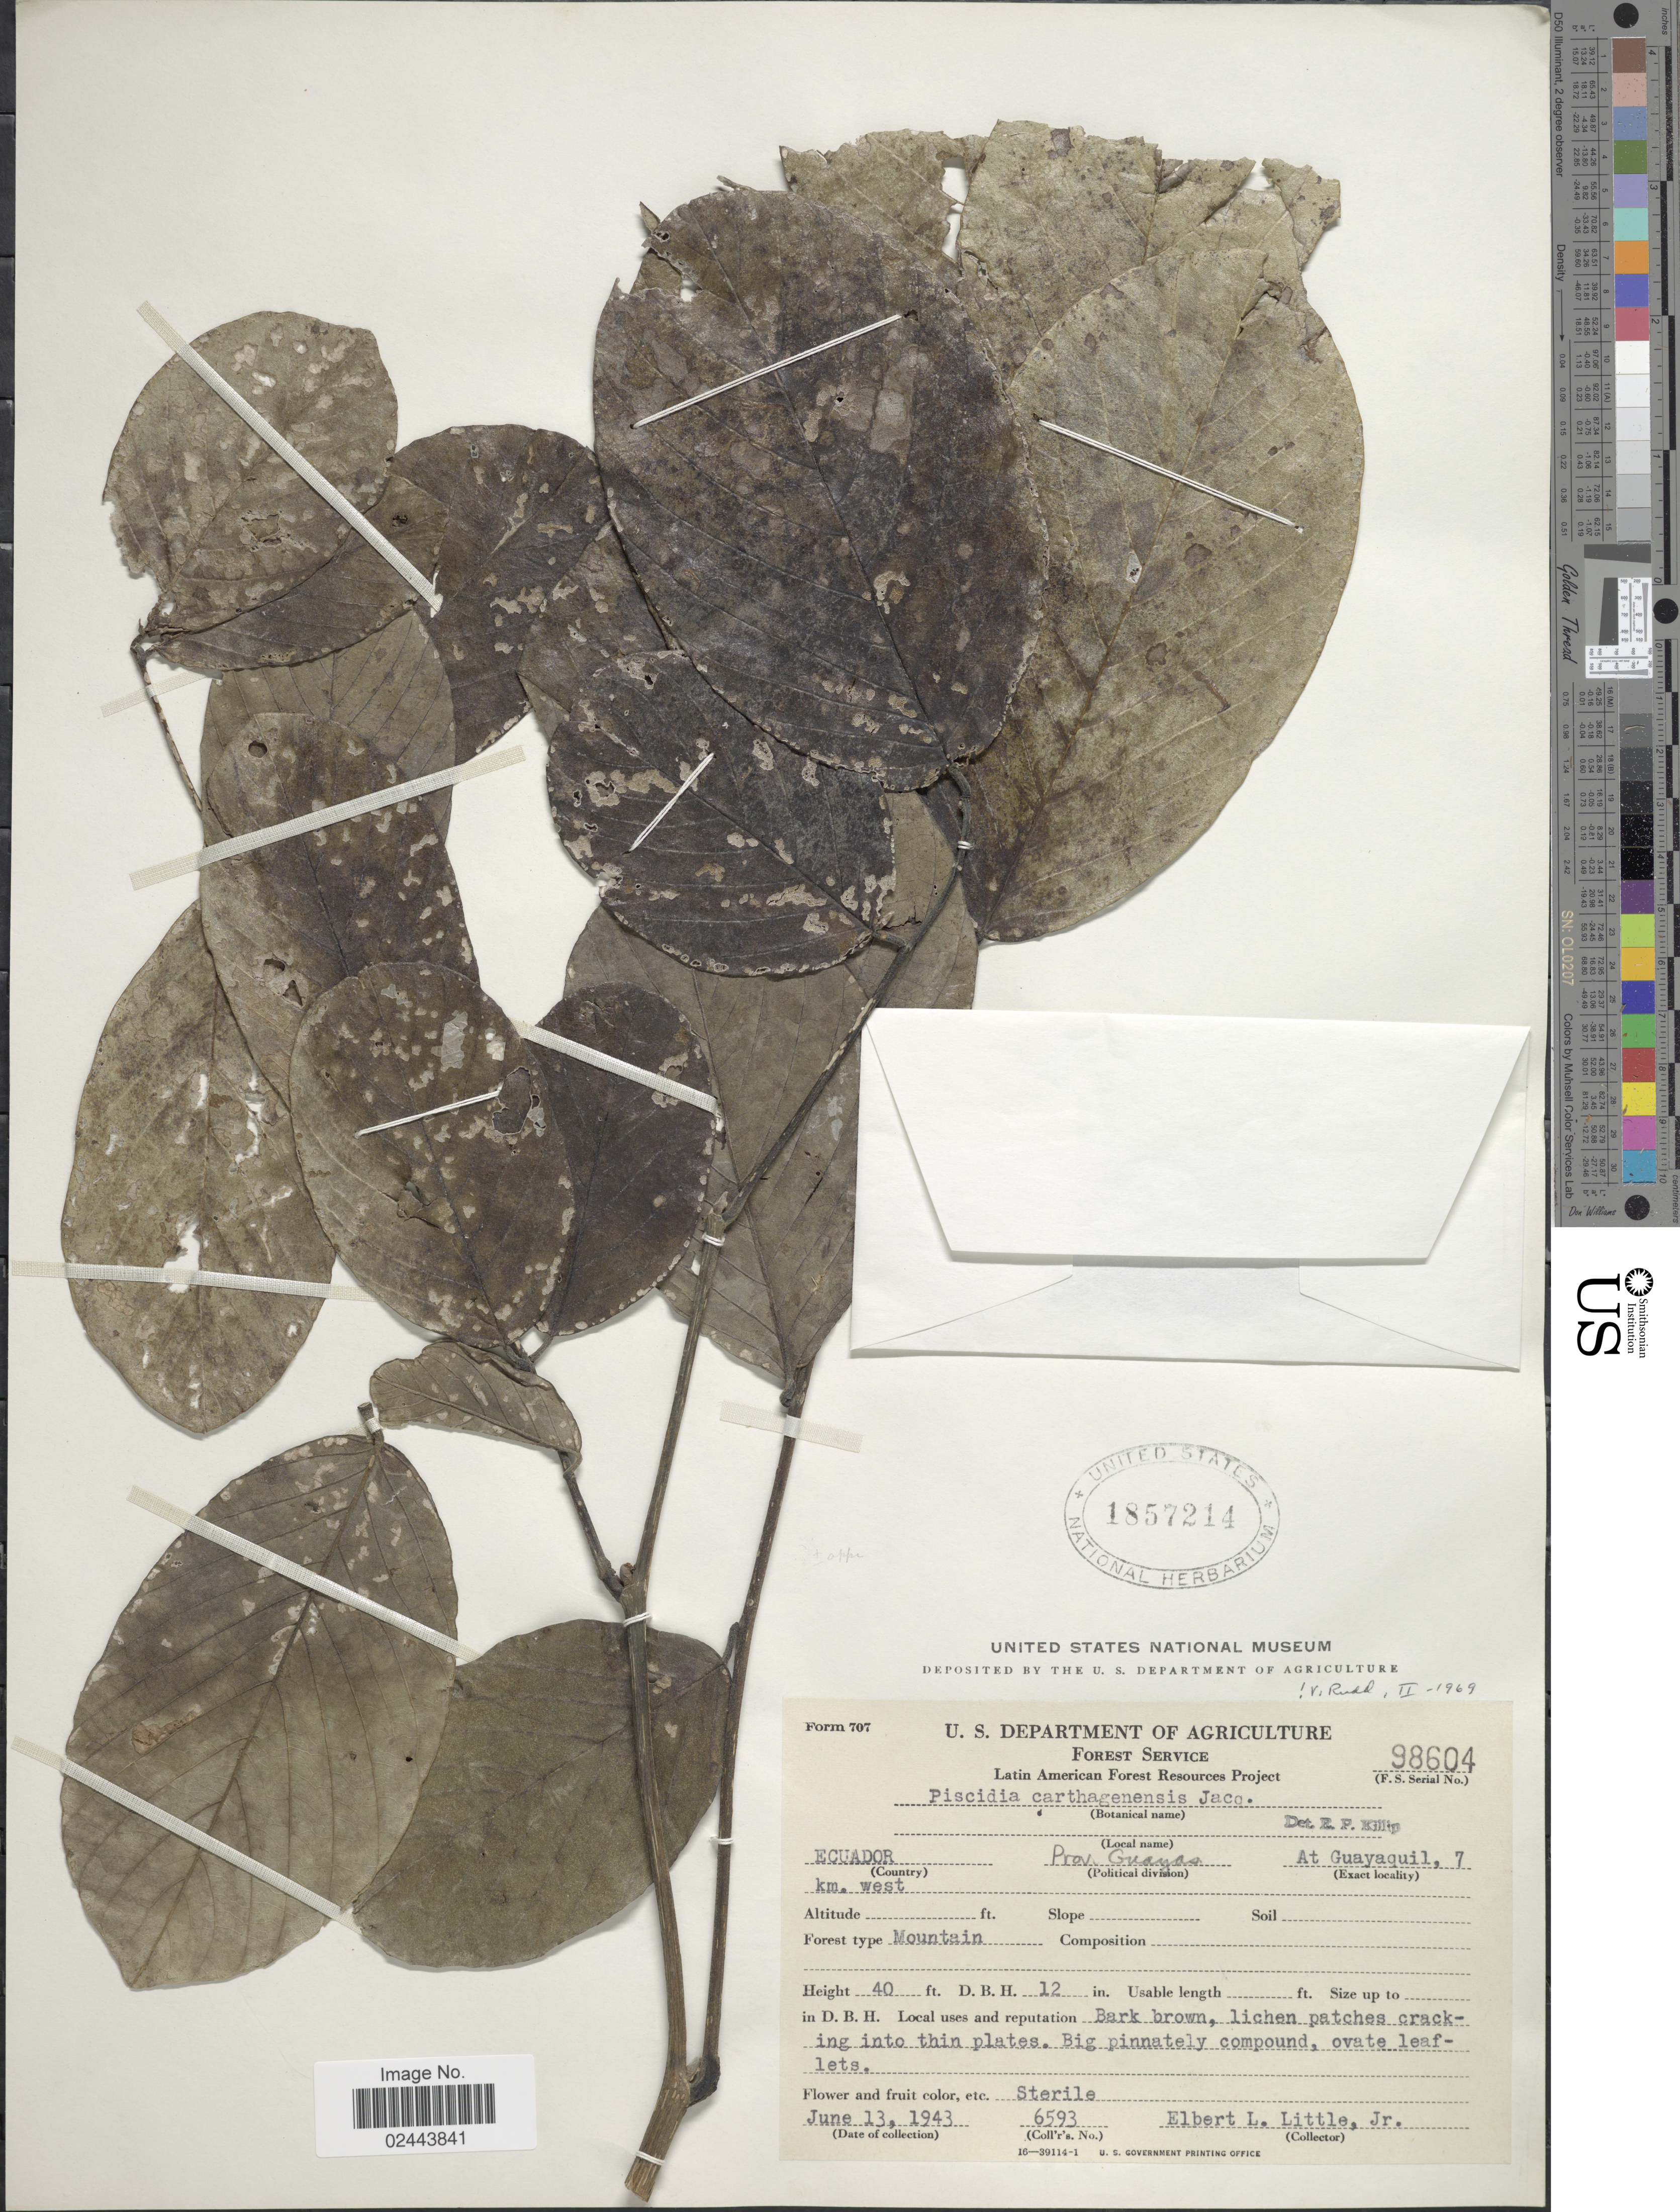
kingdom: Plantae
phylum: Tracheophyta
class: Magnoliopsida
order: Fabales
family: Fabaceae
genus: Piscidia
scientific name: Piscidia carthagenensis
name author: Jacq.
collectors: E. L. Little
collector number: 6593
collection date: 1943-06-13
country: Ecuador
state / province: Guayas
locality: At Guayaquil, 7 km. west, Mountain.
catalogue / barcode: US 1857214